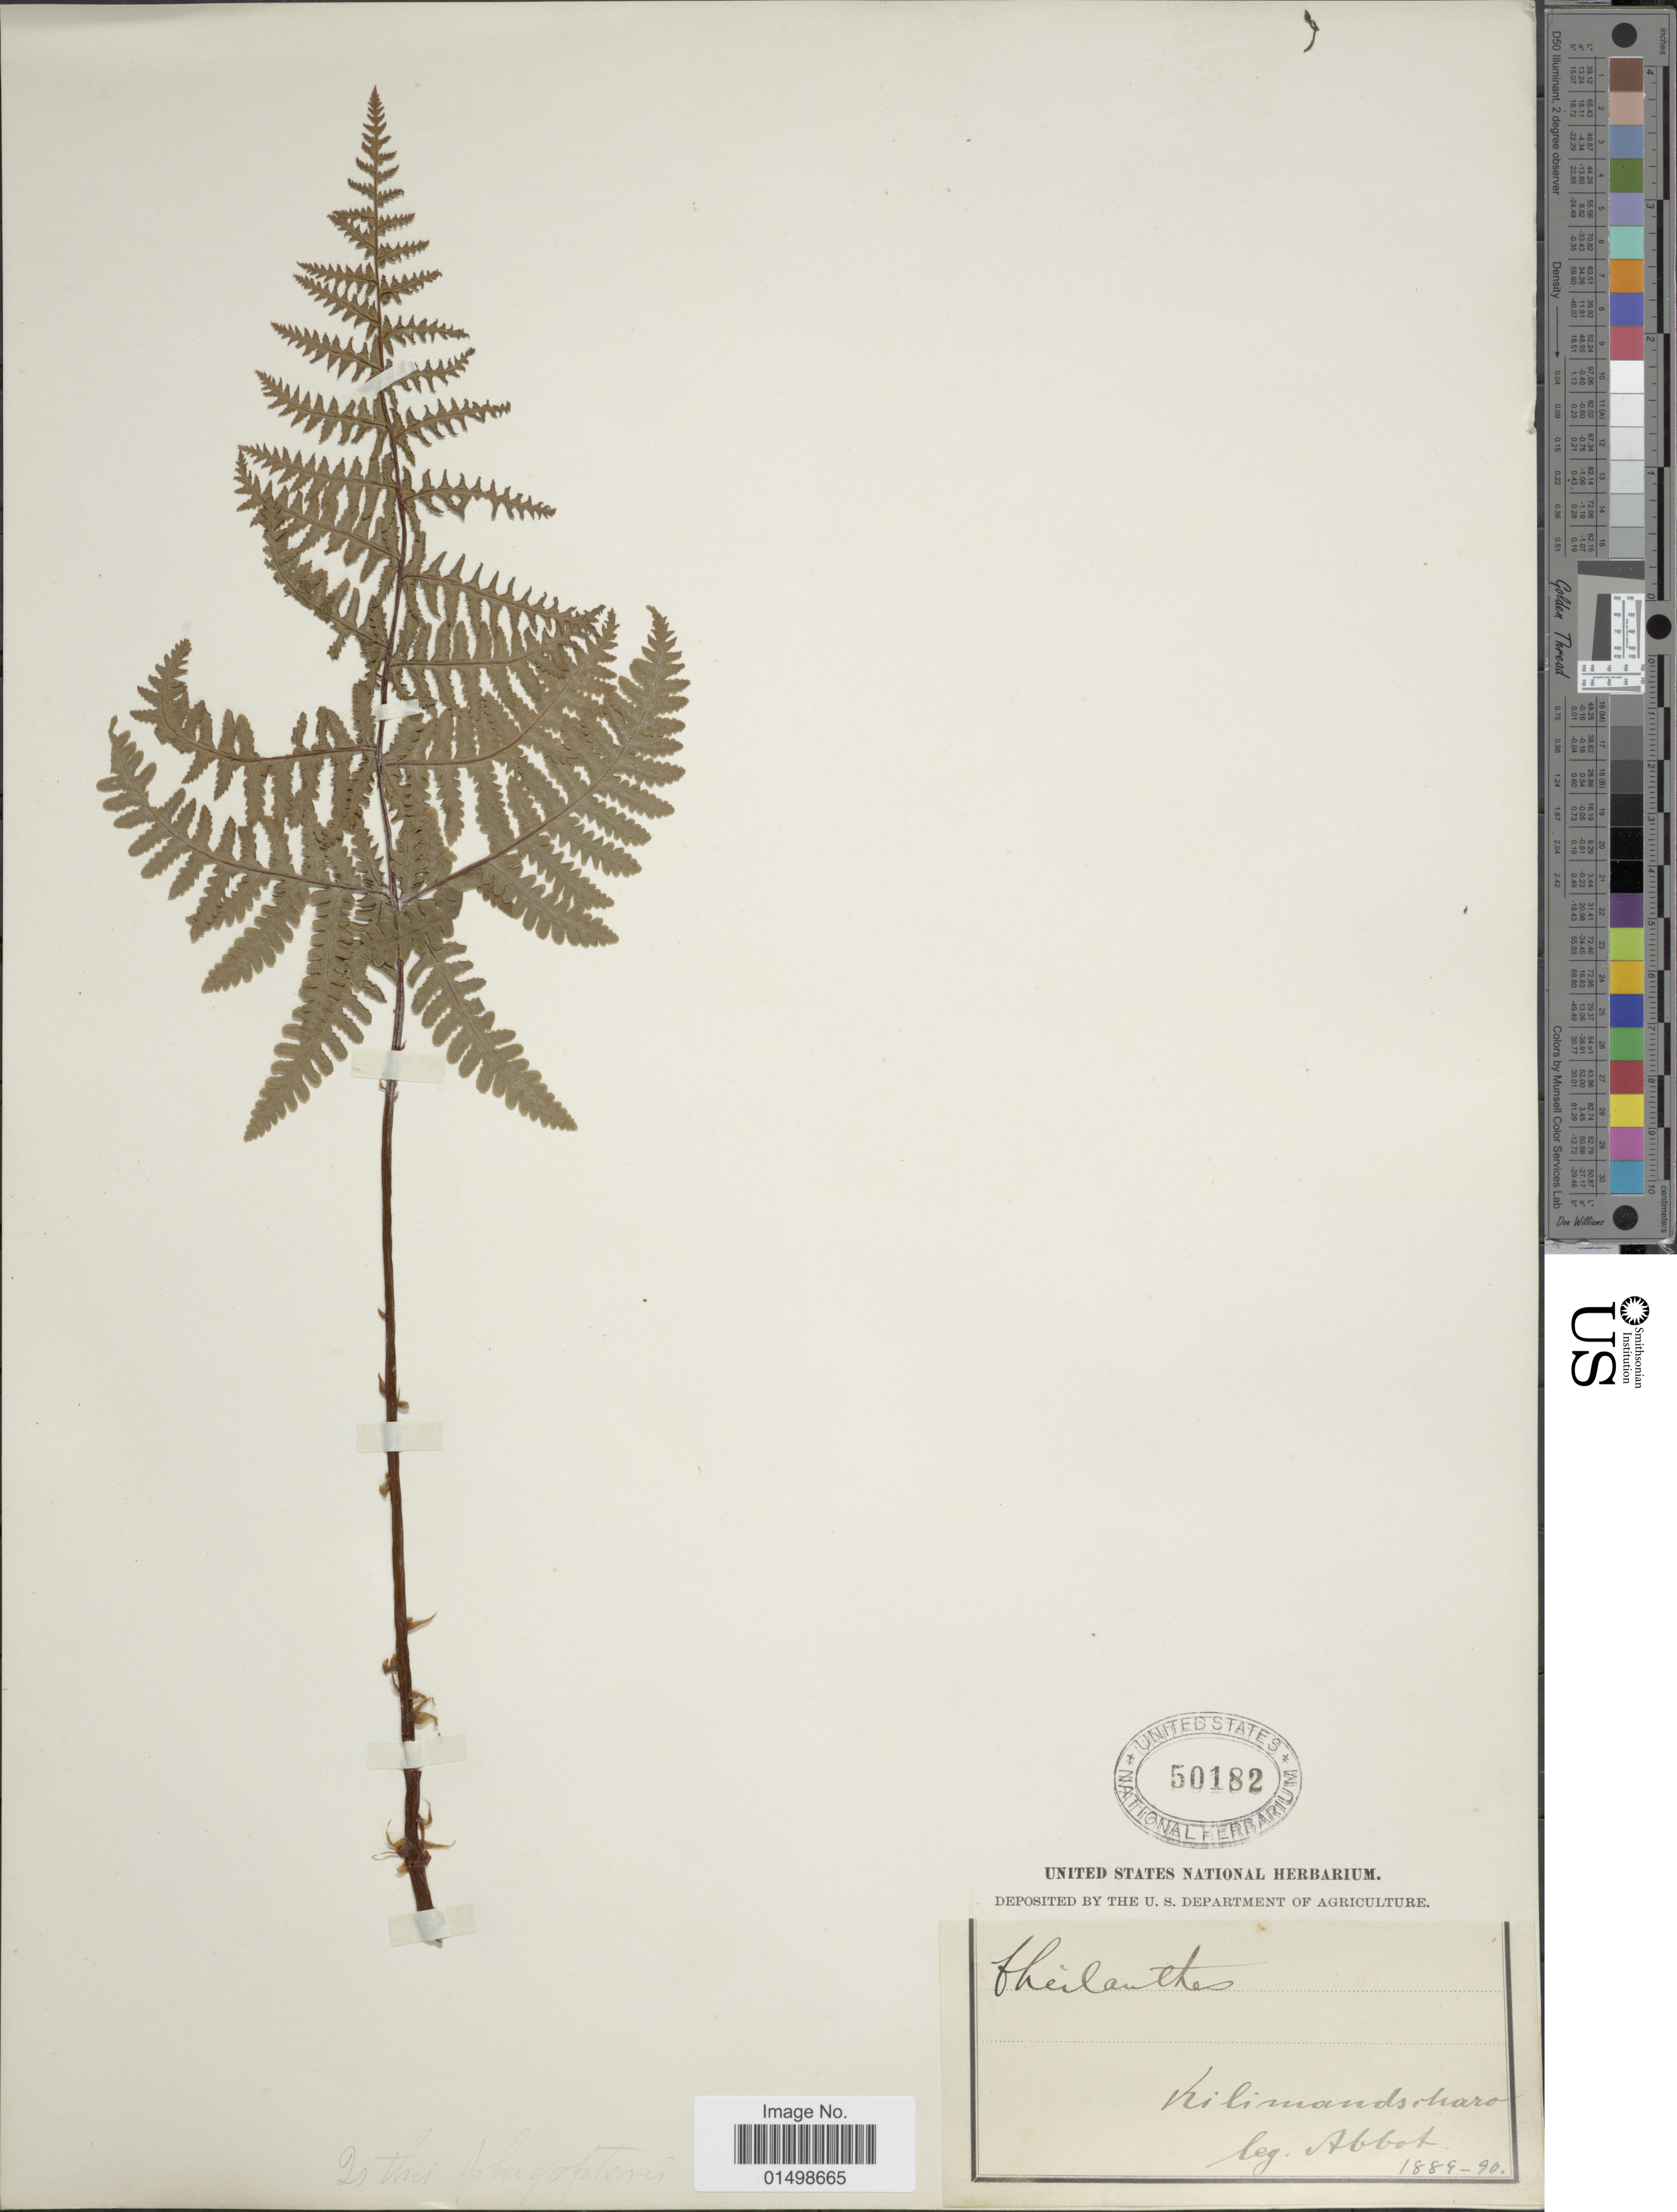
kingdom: Plantae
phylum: Tracheophyta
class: Polypodiopsida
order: Polypodiales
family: Pteridaceae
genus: Aleuritopteris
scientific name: Aleuritopteris farinosa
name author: (Forssk.) Fée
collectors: -- Abbot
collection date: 1889/1890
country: Tanzania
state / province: Kilimanjaro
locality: Kilimandscharo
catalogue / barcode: US 50182